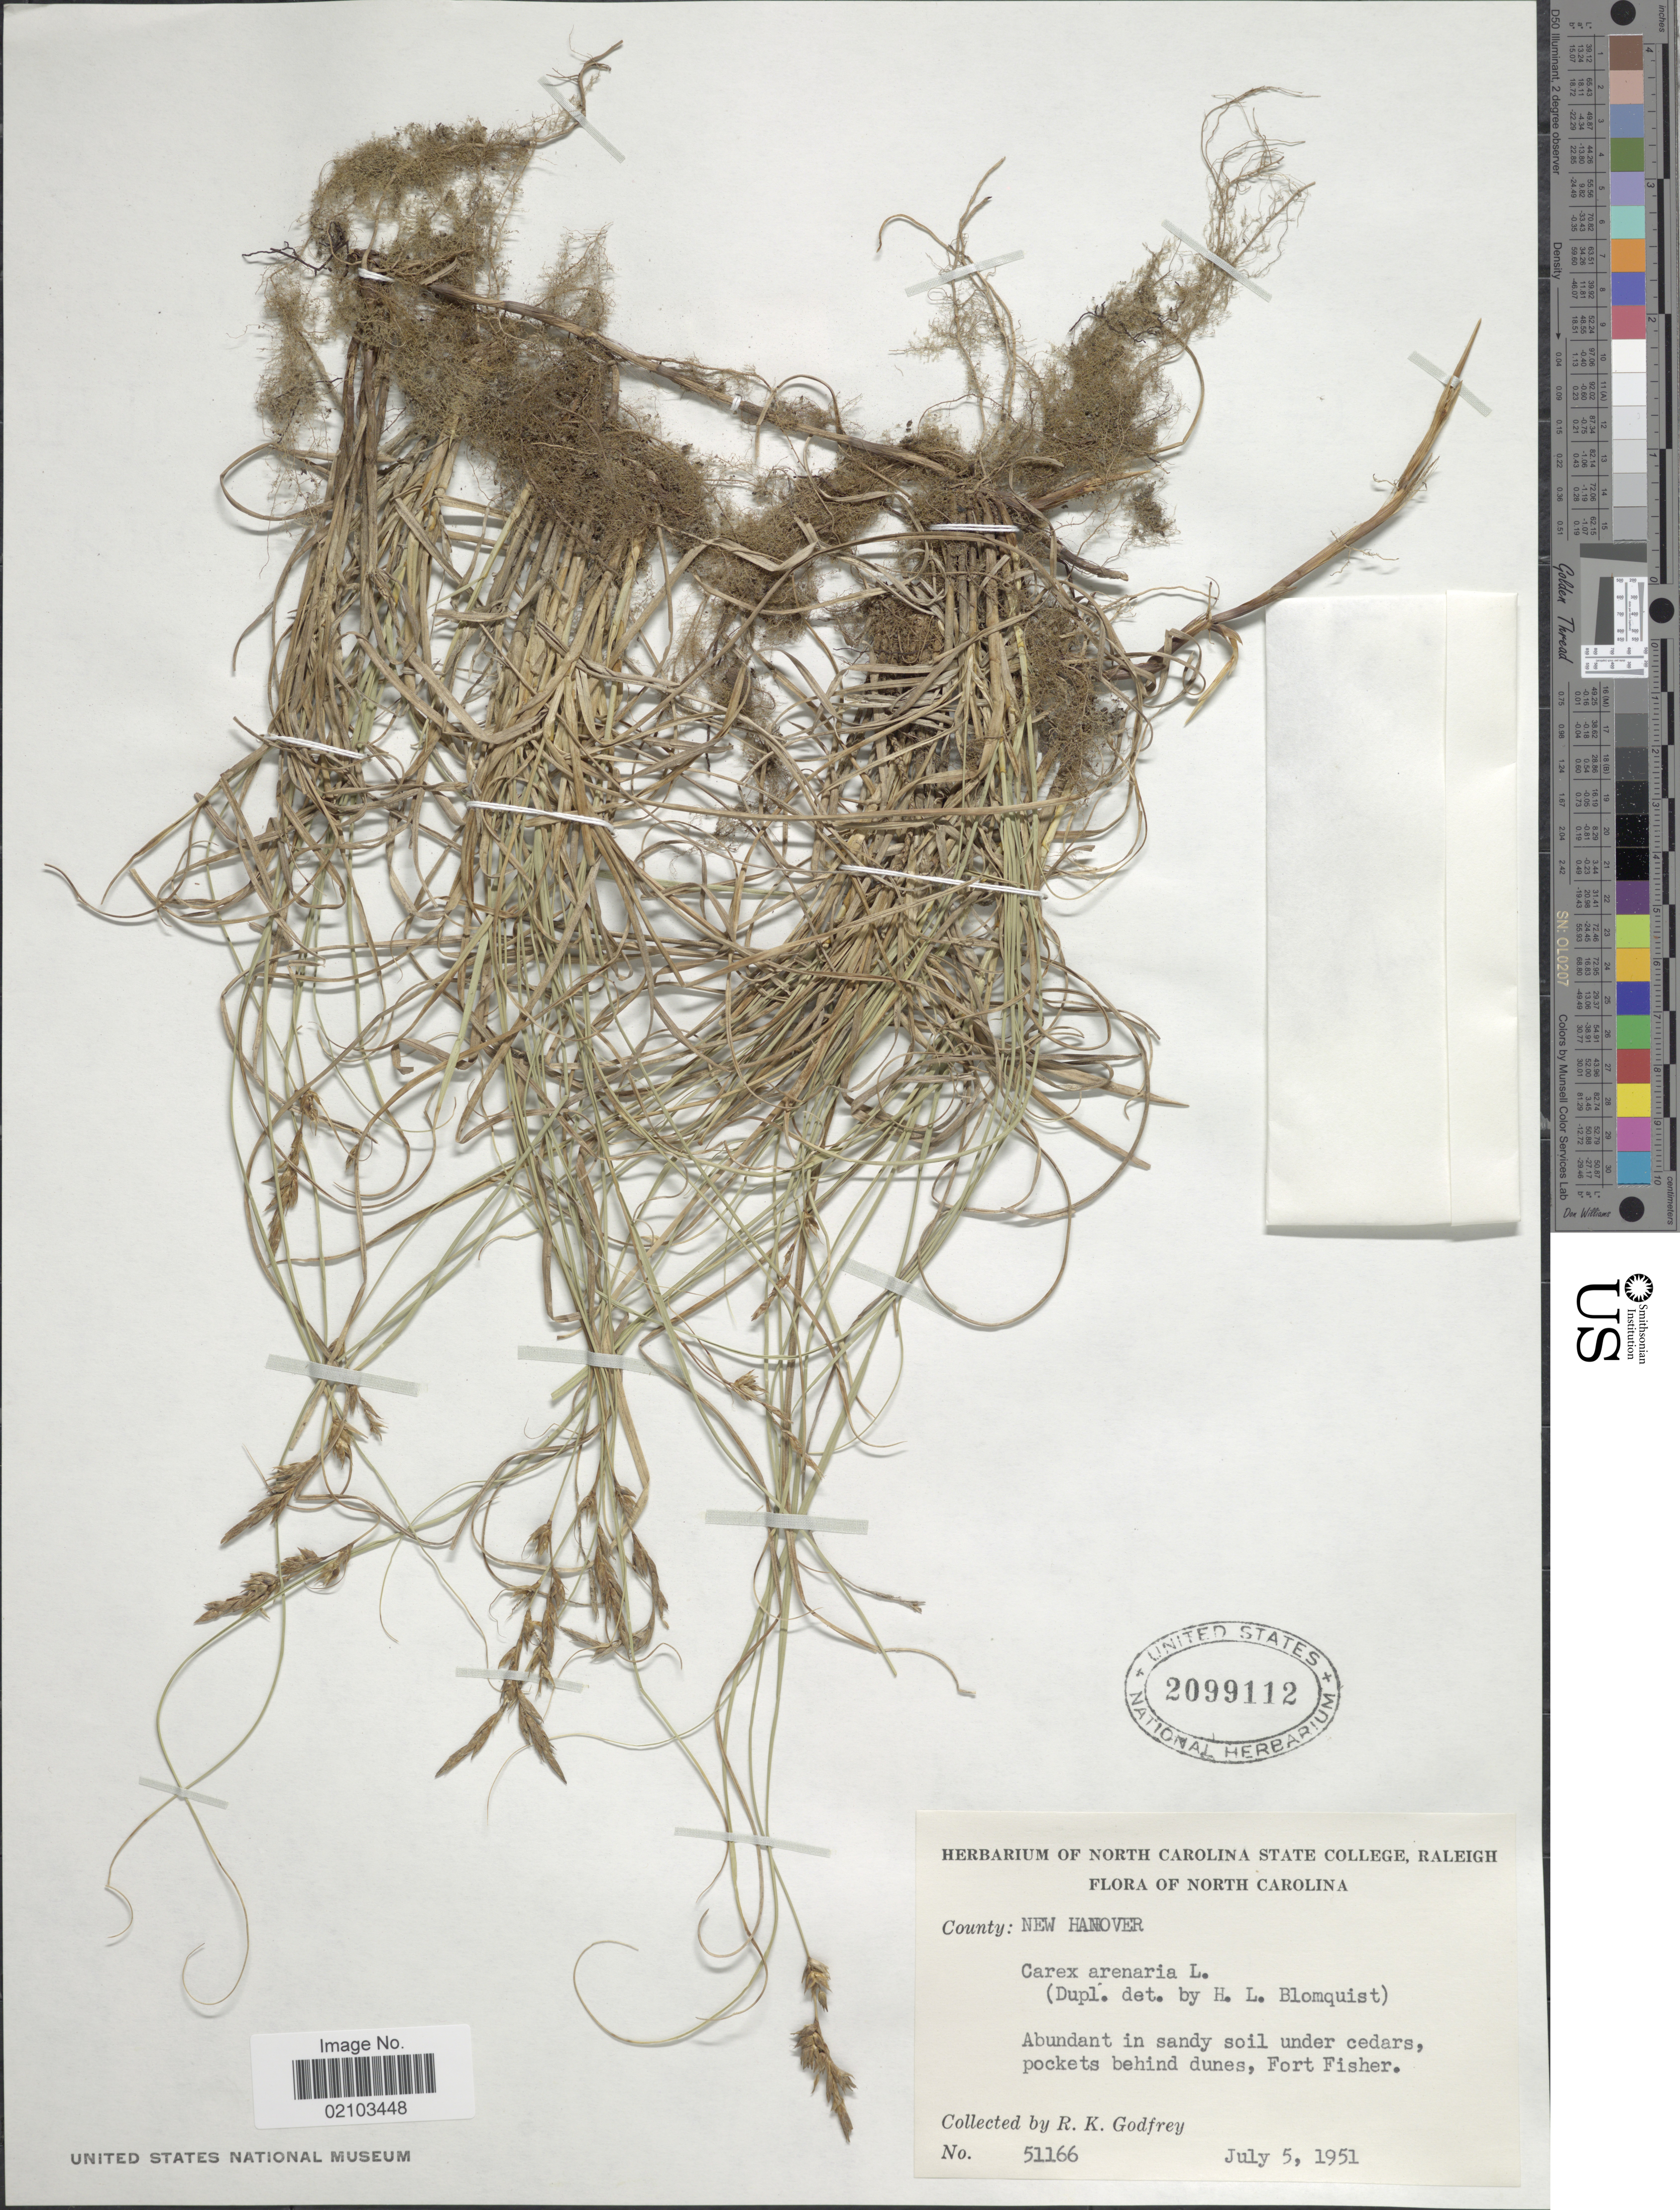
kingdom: Plantae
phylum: Tracheophyta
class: Liliopsida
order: Poales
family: Cyperaceae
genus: Carex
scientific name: Carex arenaria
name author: L.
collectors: R. K. Godfrey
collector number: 51166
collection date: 1951-07-05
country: United States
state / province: North Carolina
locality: County: New Hanover, abundant in sandy soil under cedars, pockets behind dunes, Fort Fisher.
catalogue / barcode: US 2099112